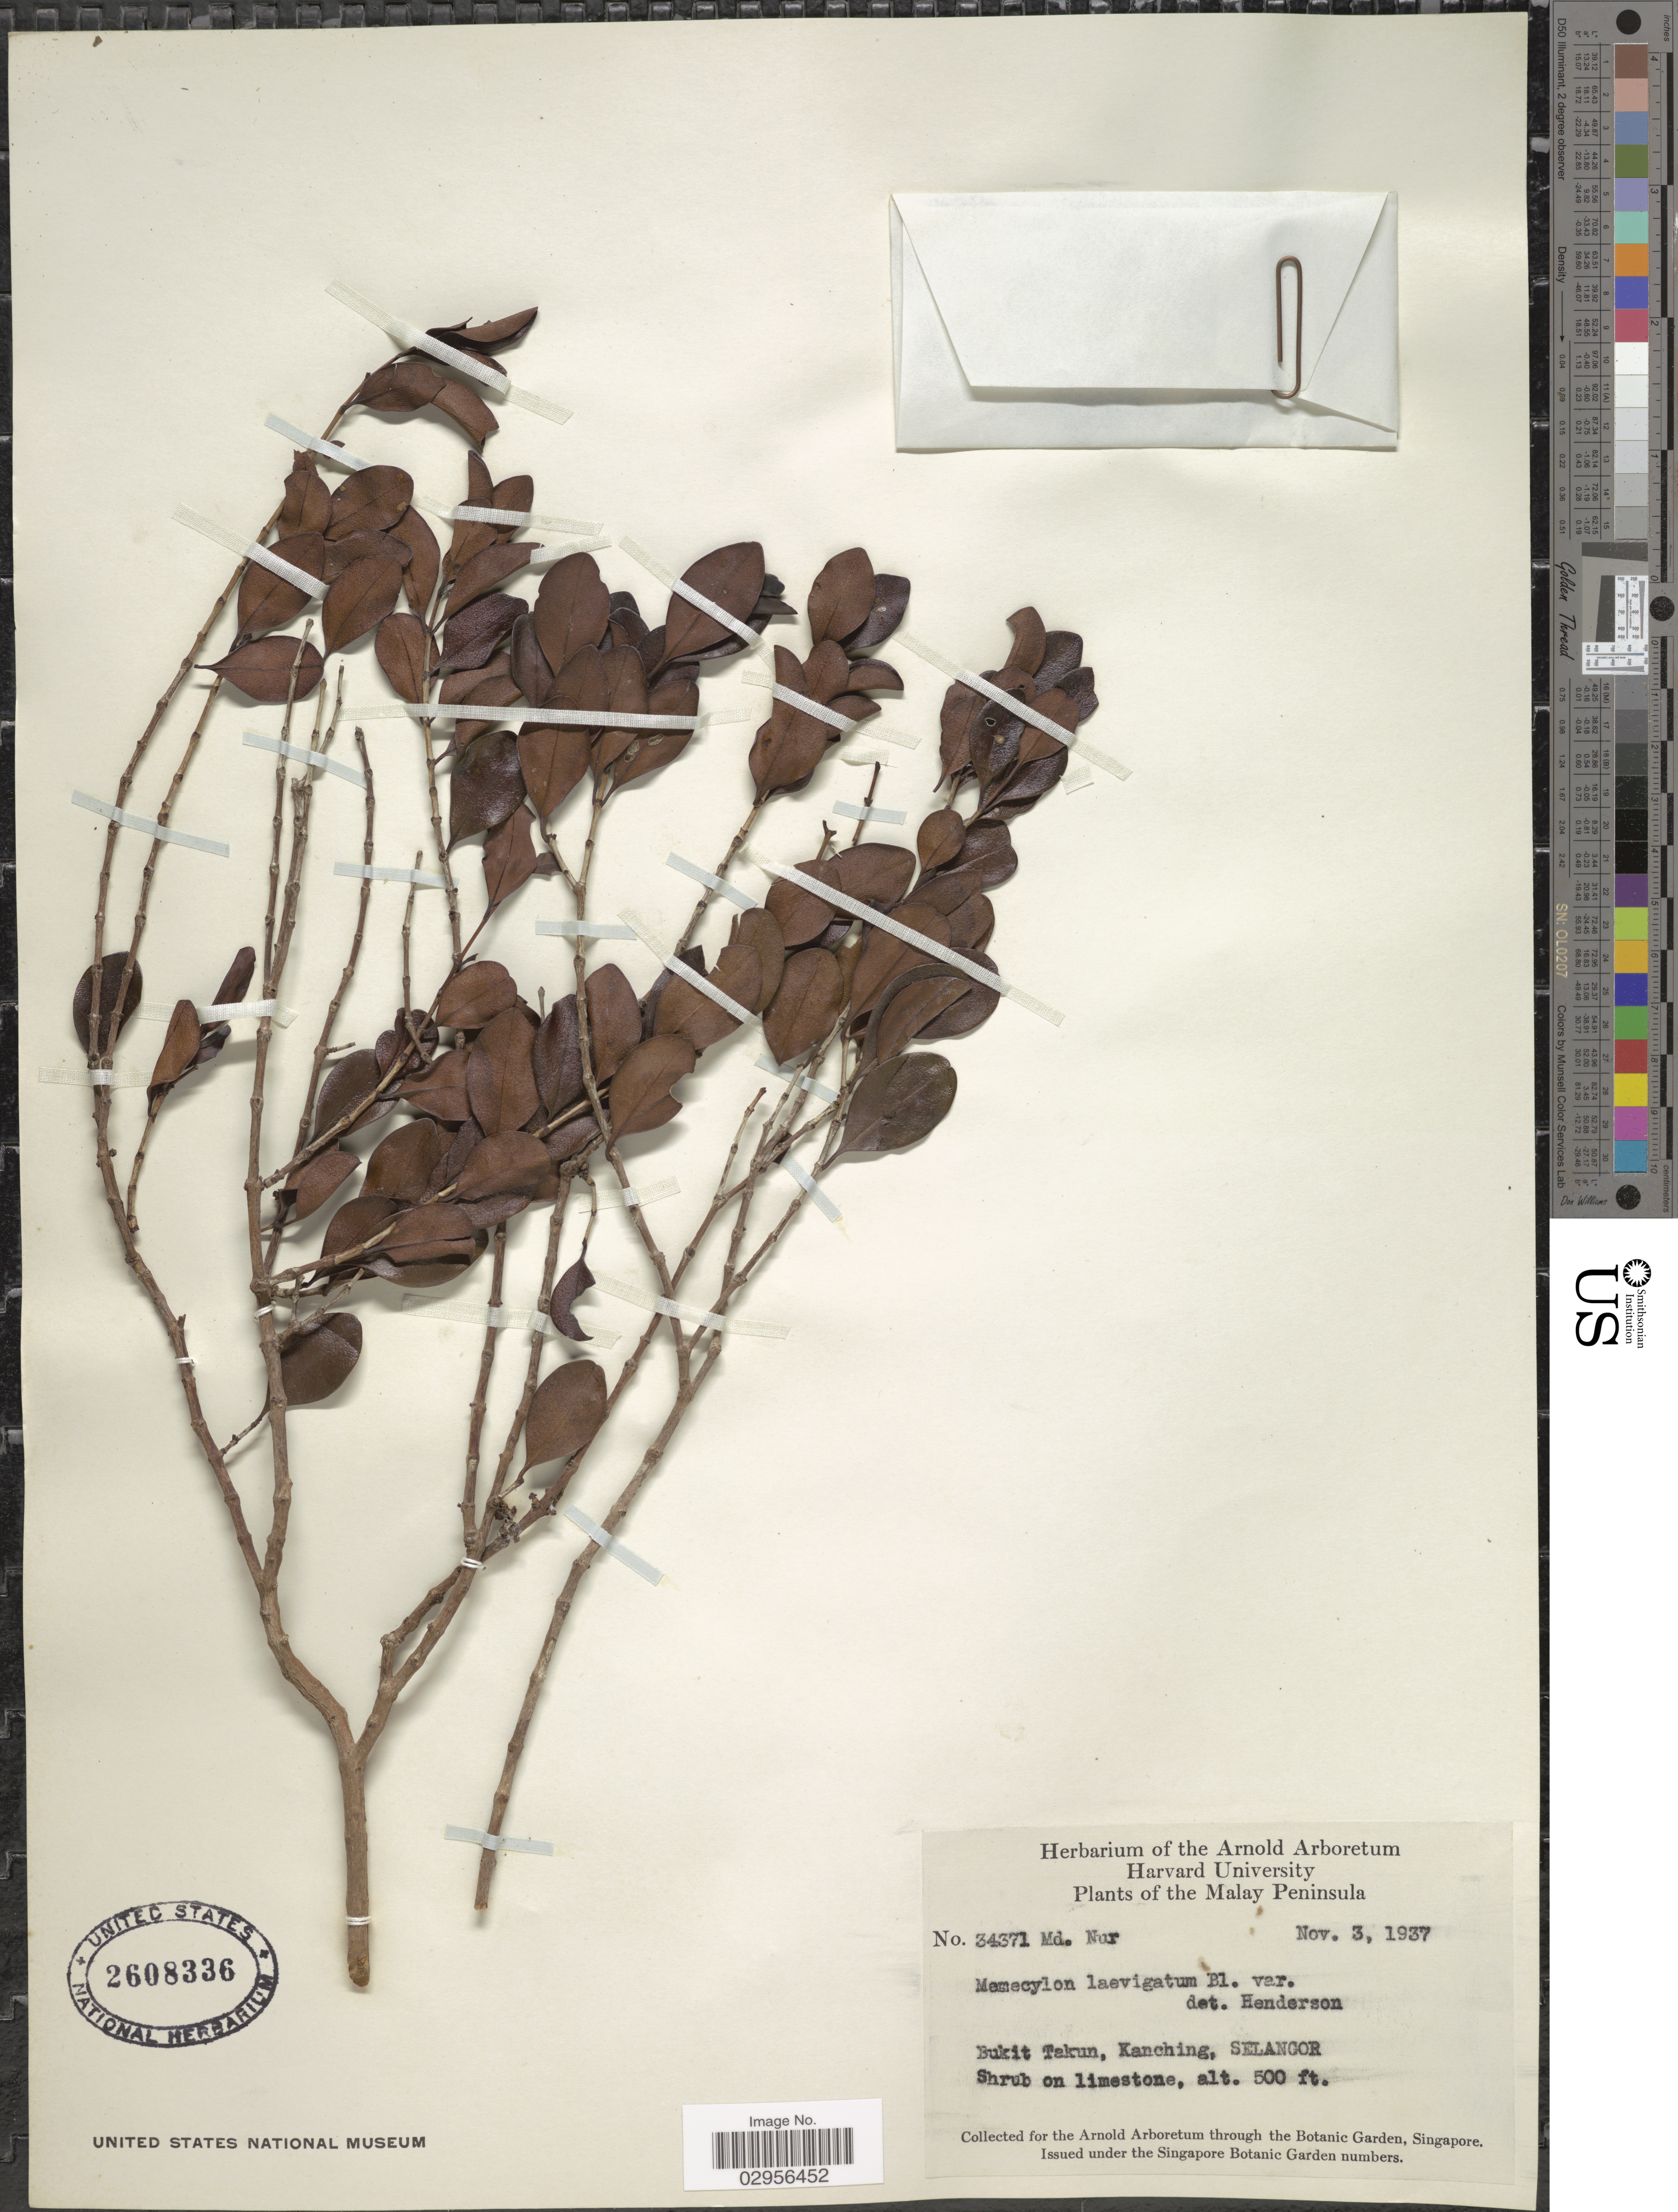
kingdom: Plantae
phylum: Tracheophyta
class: Magnoliopsida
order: Myrtales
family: Melastomataceae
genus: Memecylon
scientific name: Memecylon laevigatum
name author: Blume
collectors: M. Nur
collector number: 34371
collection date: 1937-11-03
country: Malaysia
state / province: Selangor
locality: Malay Peninsula, Bukit Takun, Kanching, Selangor.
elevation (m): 152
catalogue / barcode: US 2608336